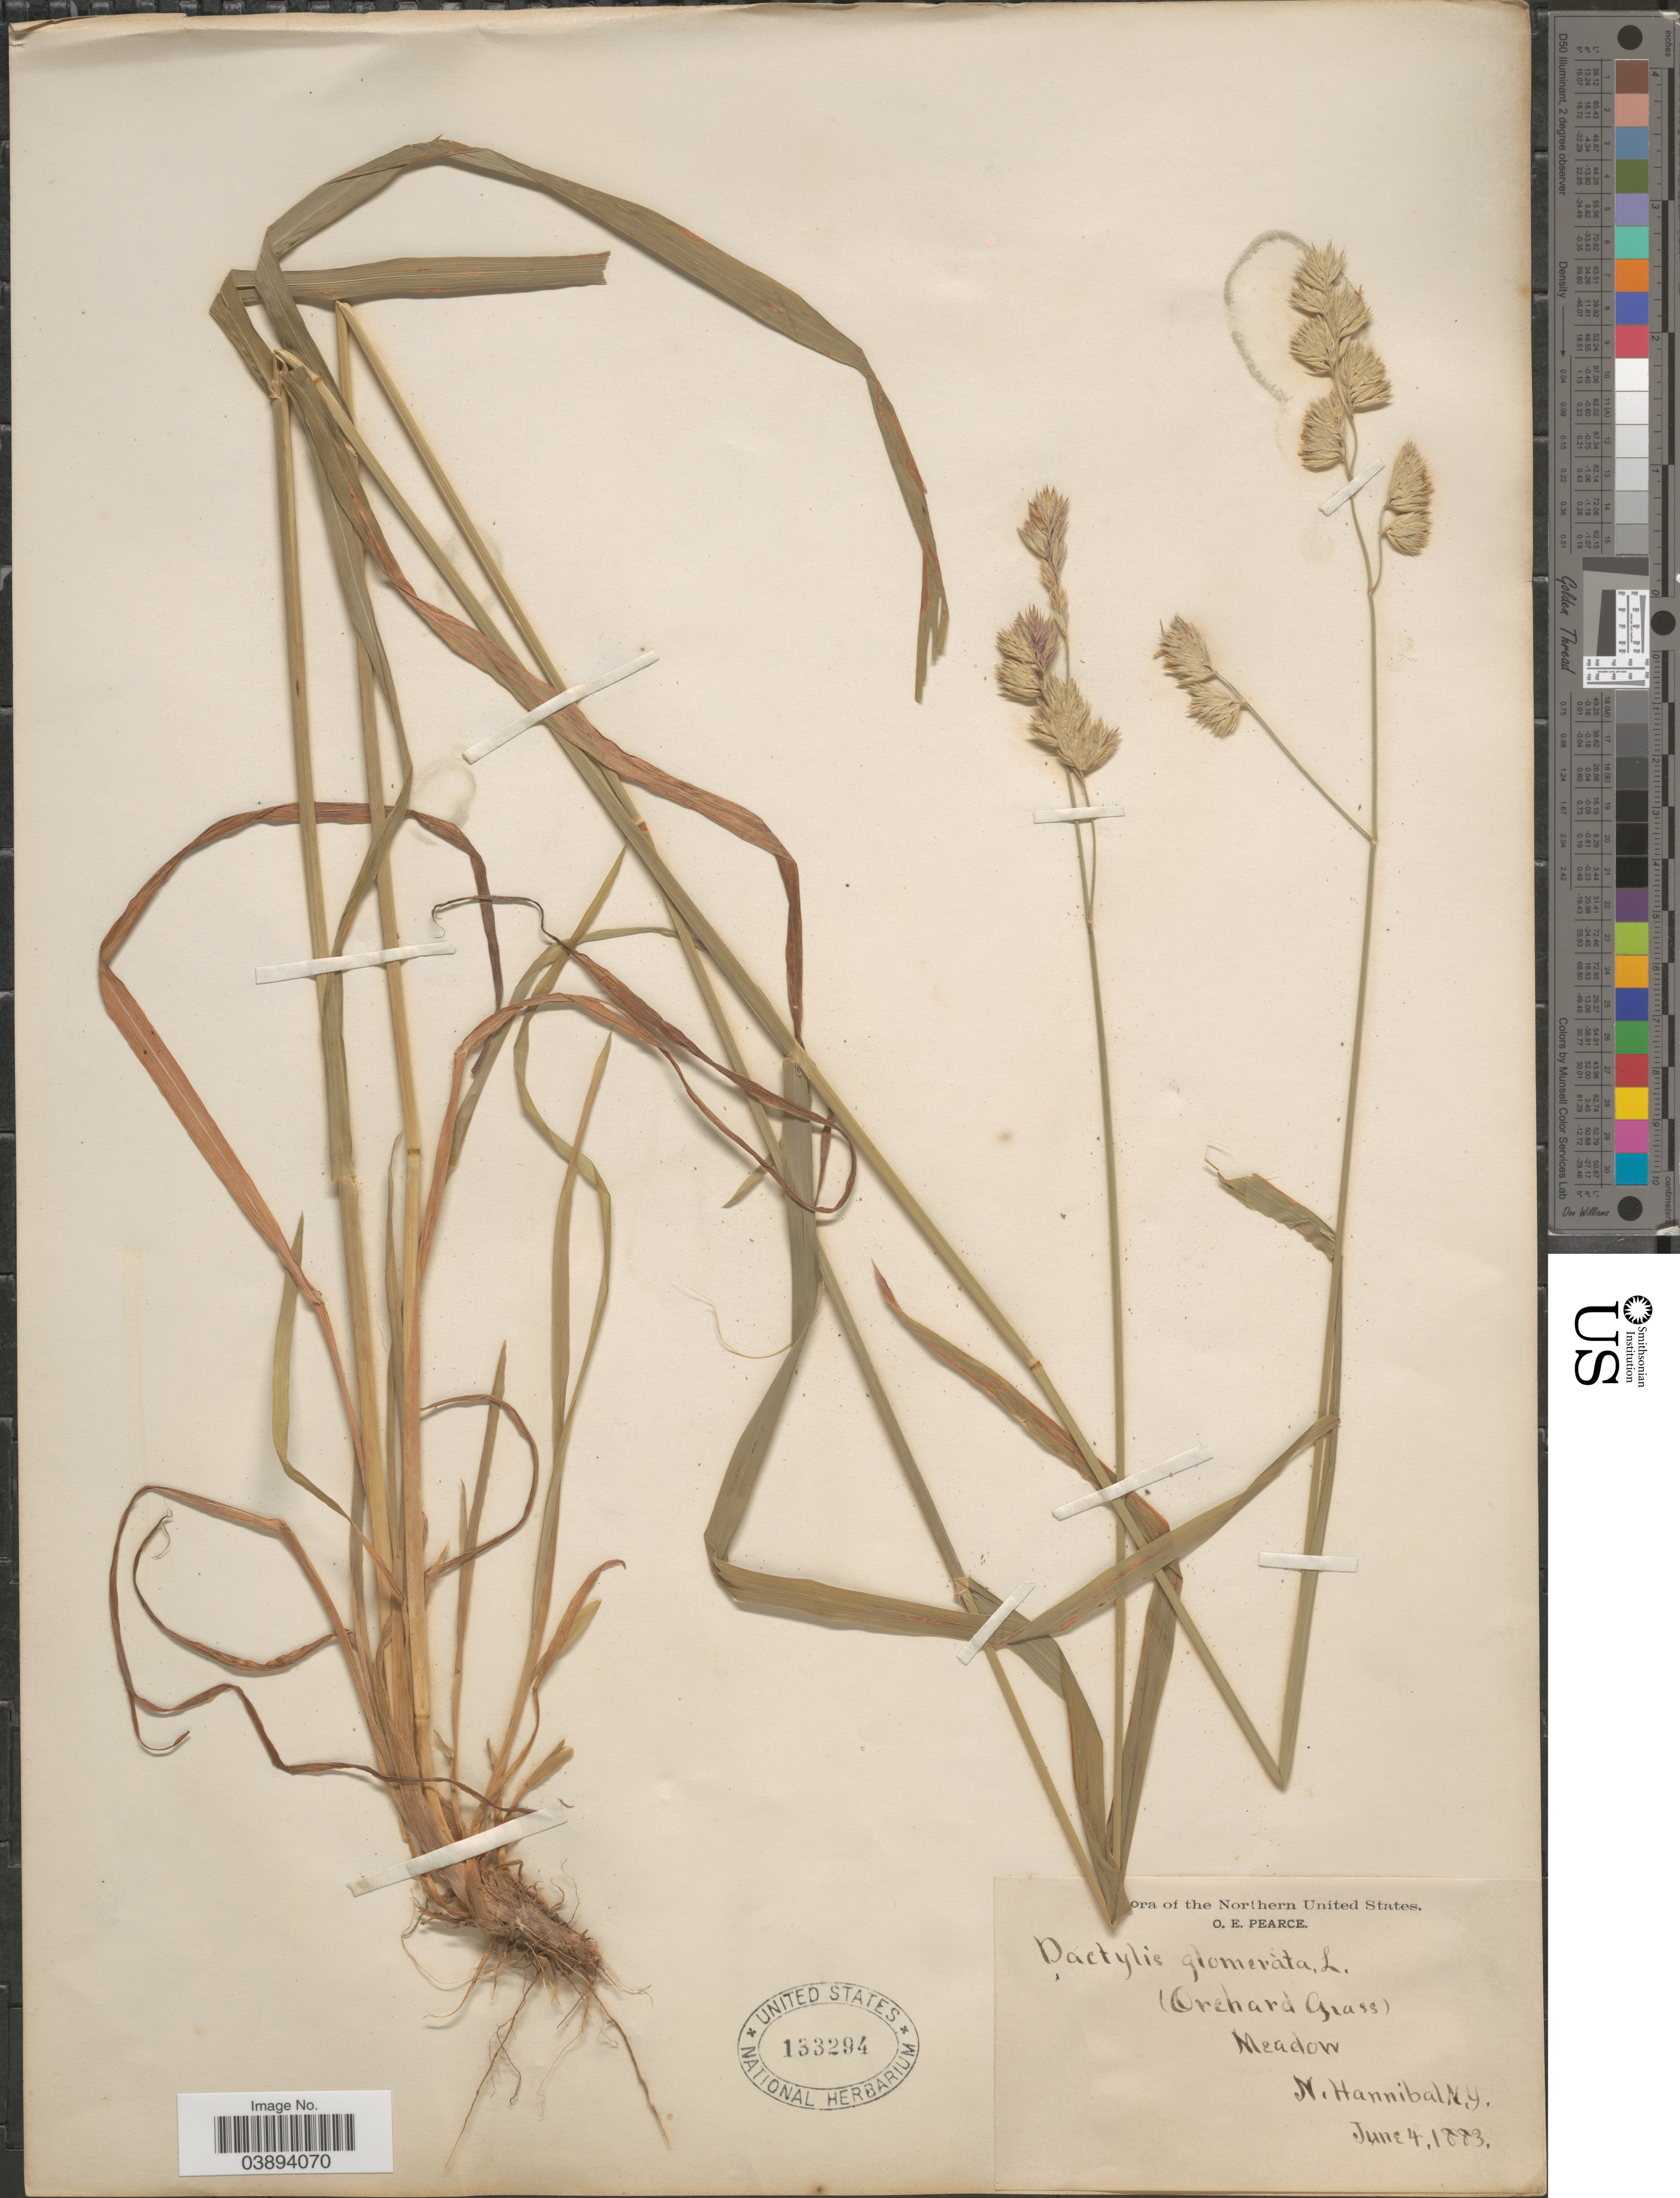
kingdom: Plantae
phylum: Tracheophyta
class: Liliopsida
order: Poales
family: Poaceae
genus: Dactylis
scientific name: Dactylis glomerata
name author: L.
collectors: O. E. Pearce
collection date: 1883-06-04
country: United States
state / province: New York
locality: The Northern United States. Meadow. N. Hannibal.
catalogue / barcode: US 133294